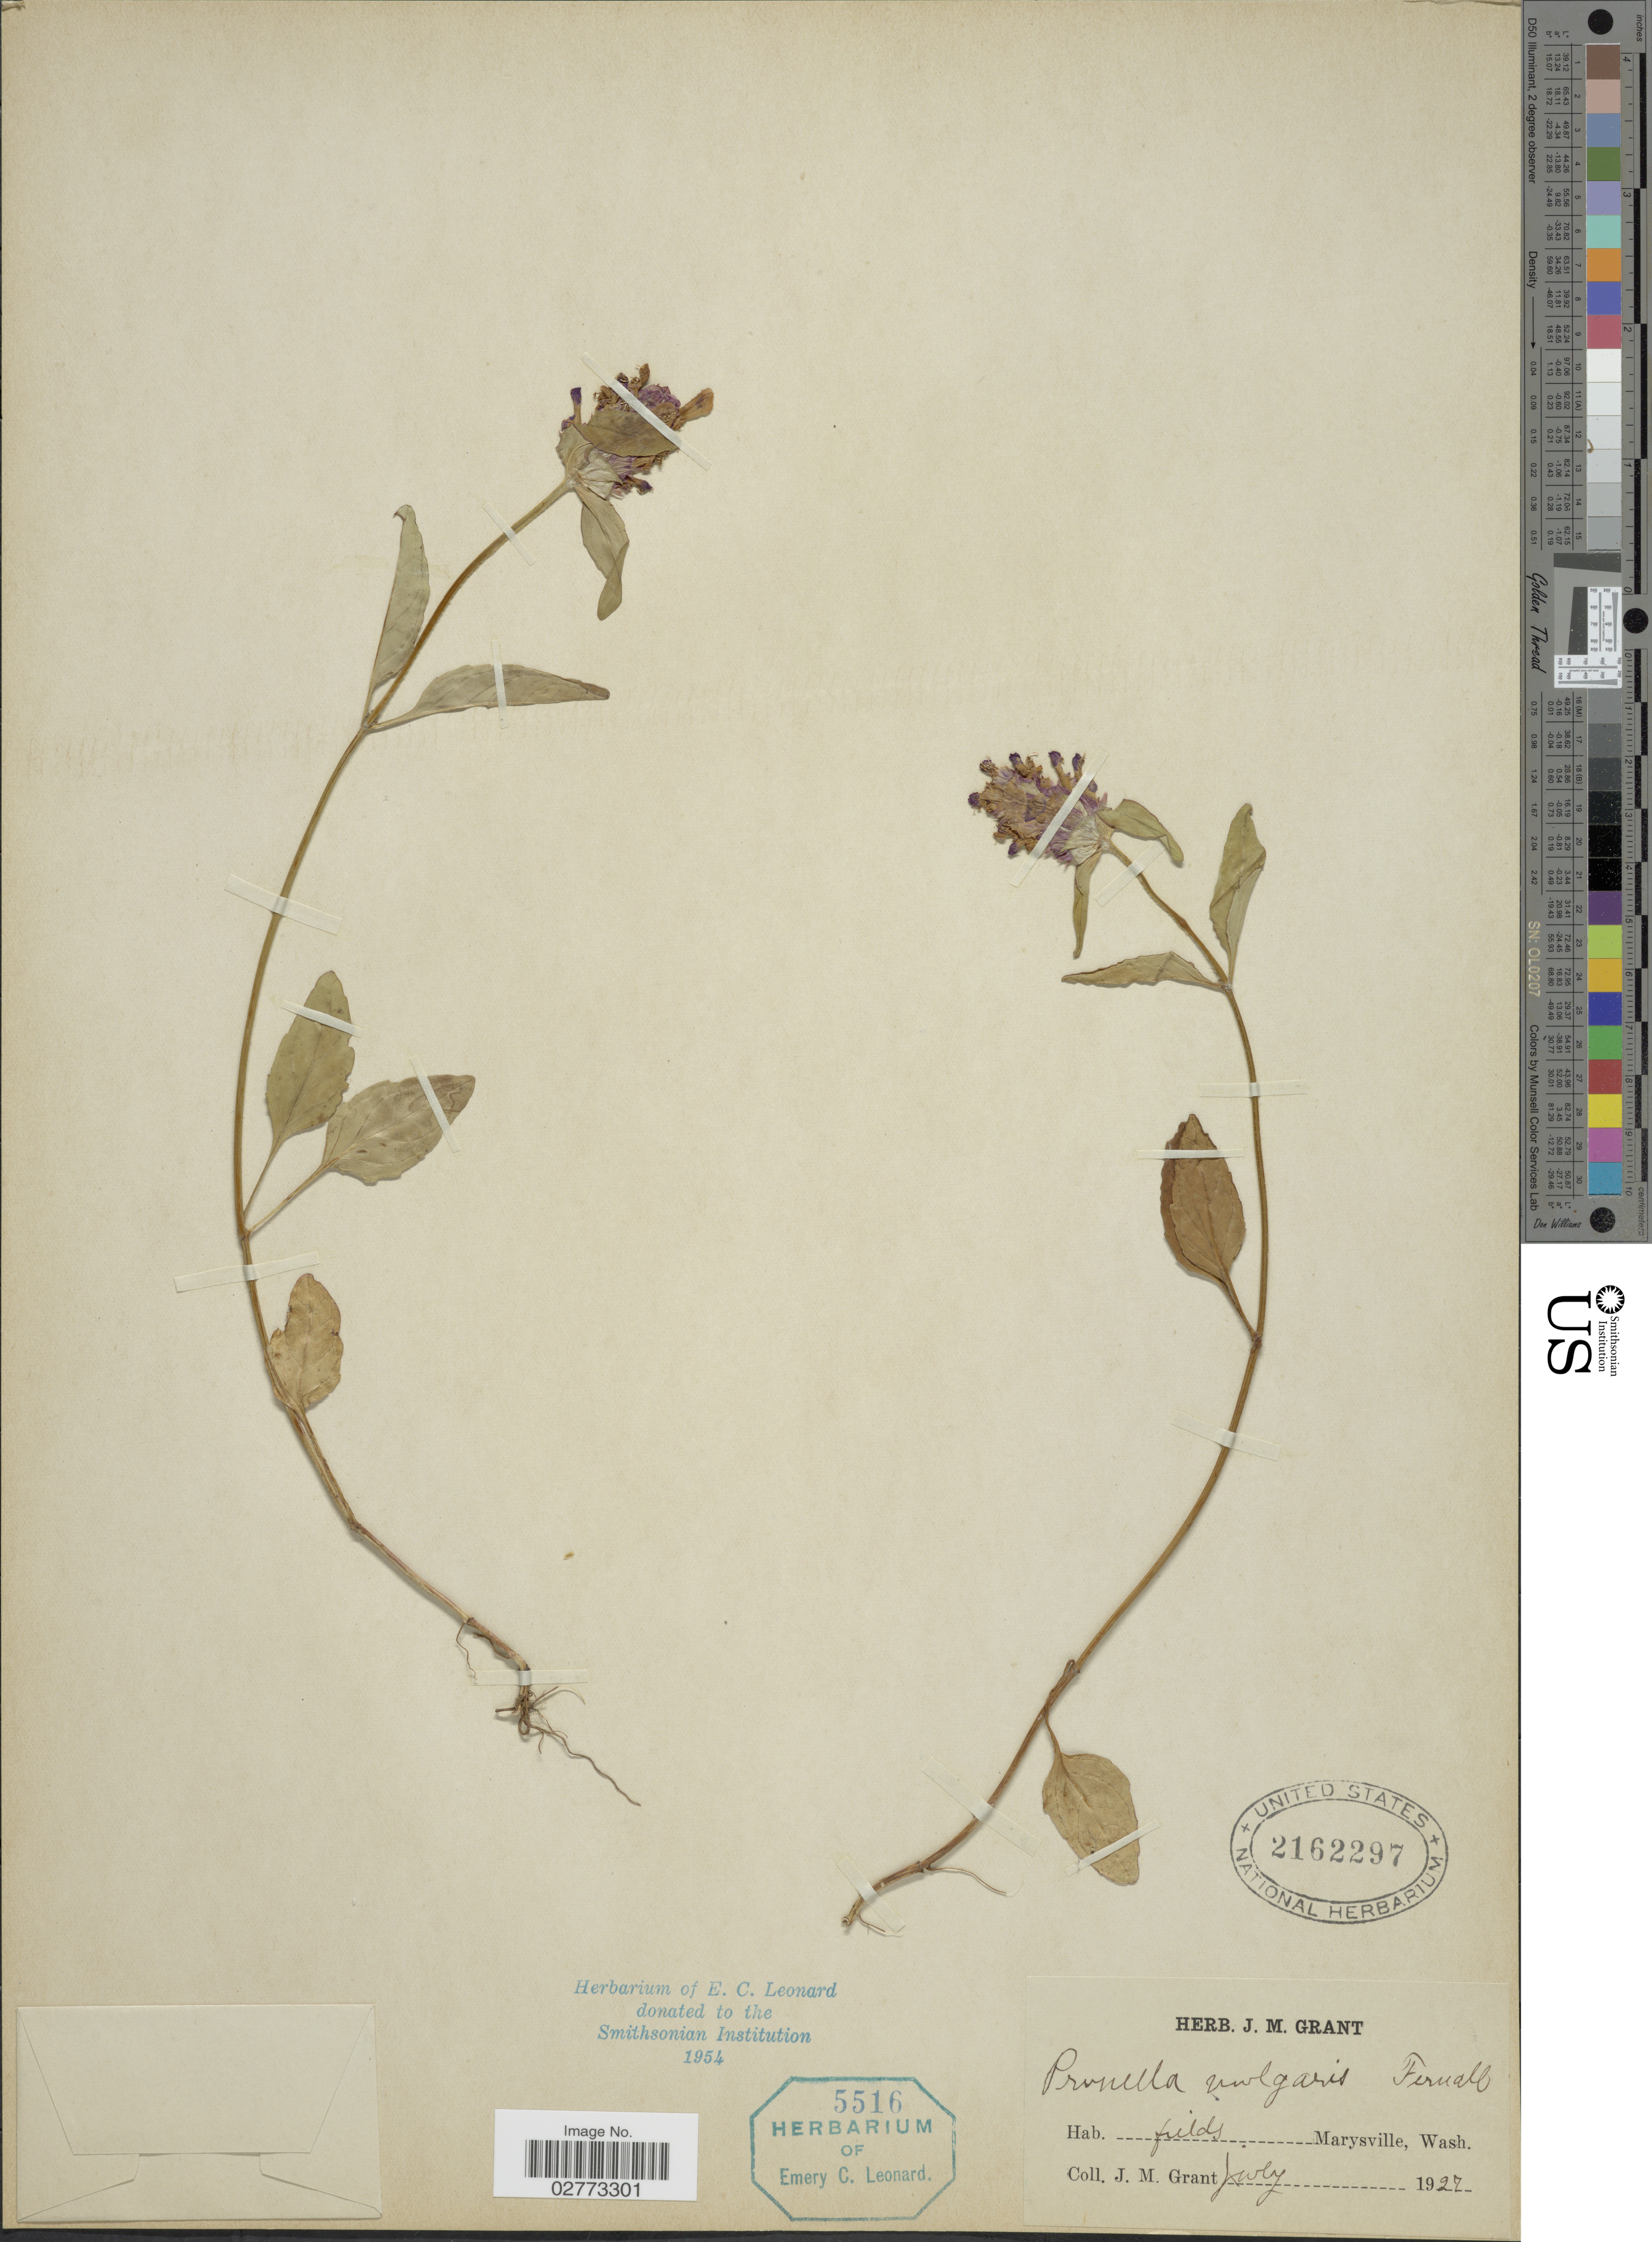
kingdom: Plantae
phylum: Tracheophyta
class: Magnoliopsida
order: Lamiales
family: Lamiaceae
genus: Prunella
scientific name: Prunella vulgaris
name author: L.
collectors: J. M. Grant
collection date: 1927-07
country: United States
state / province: Washington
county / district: Snohomish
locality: Marysville.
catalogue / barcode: US 2162297